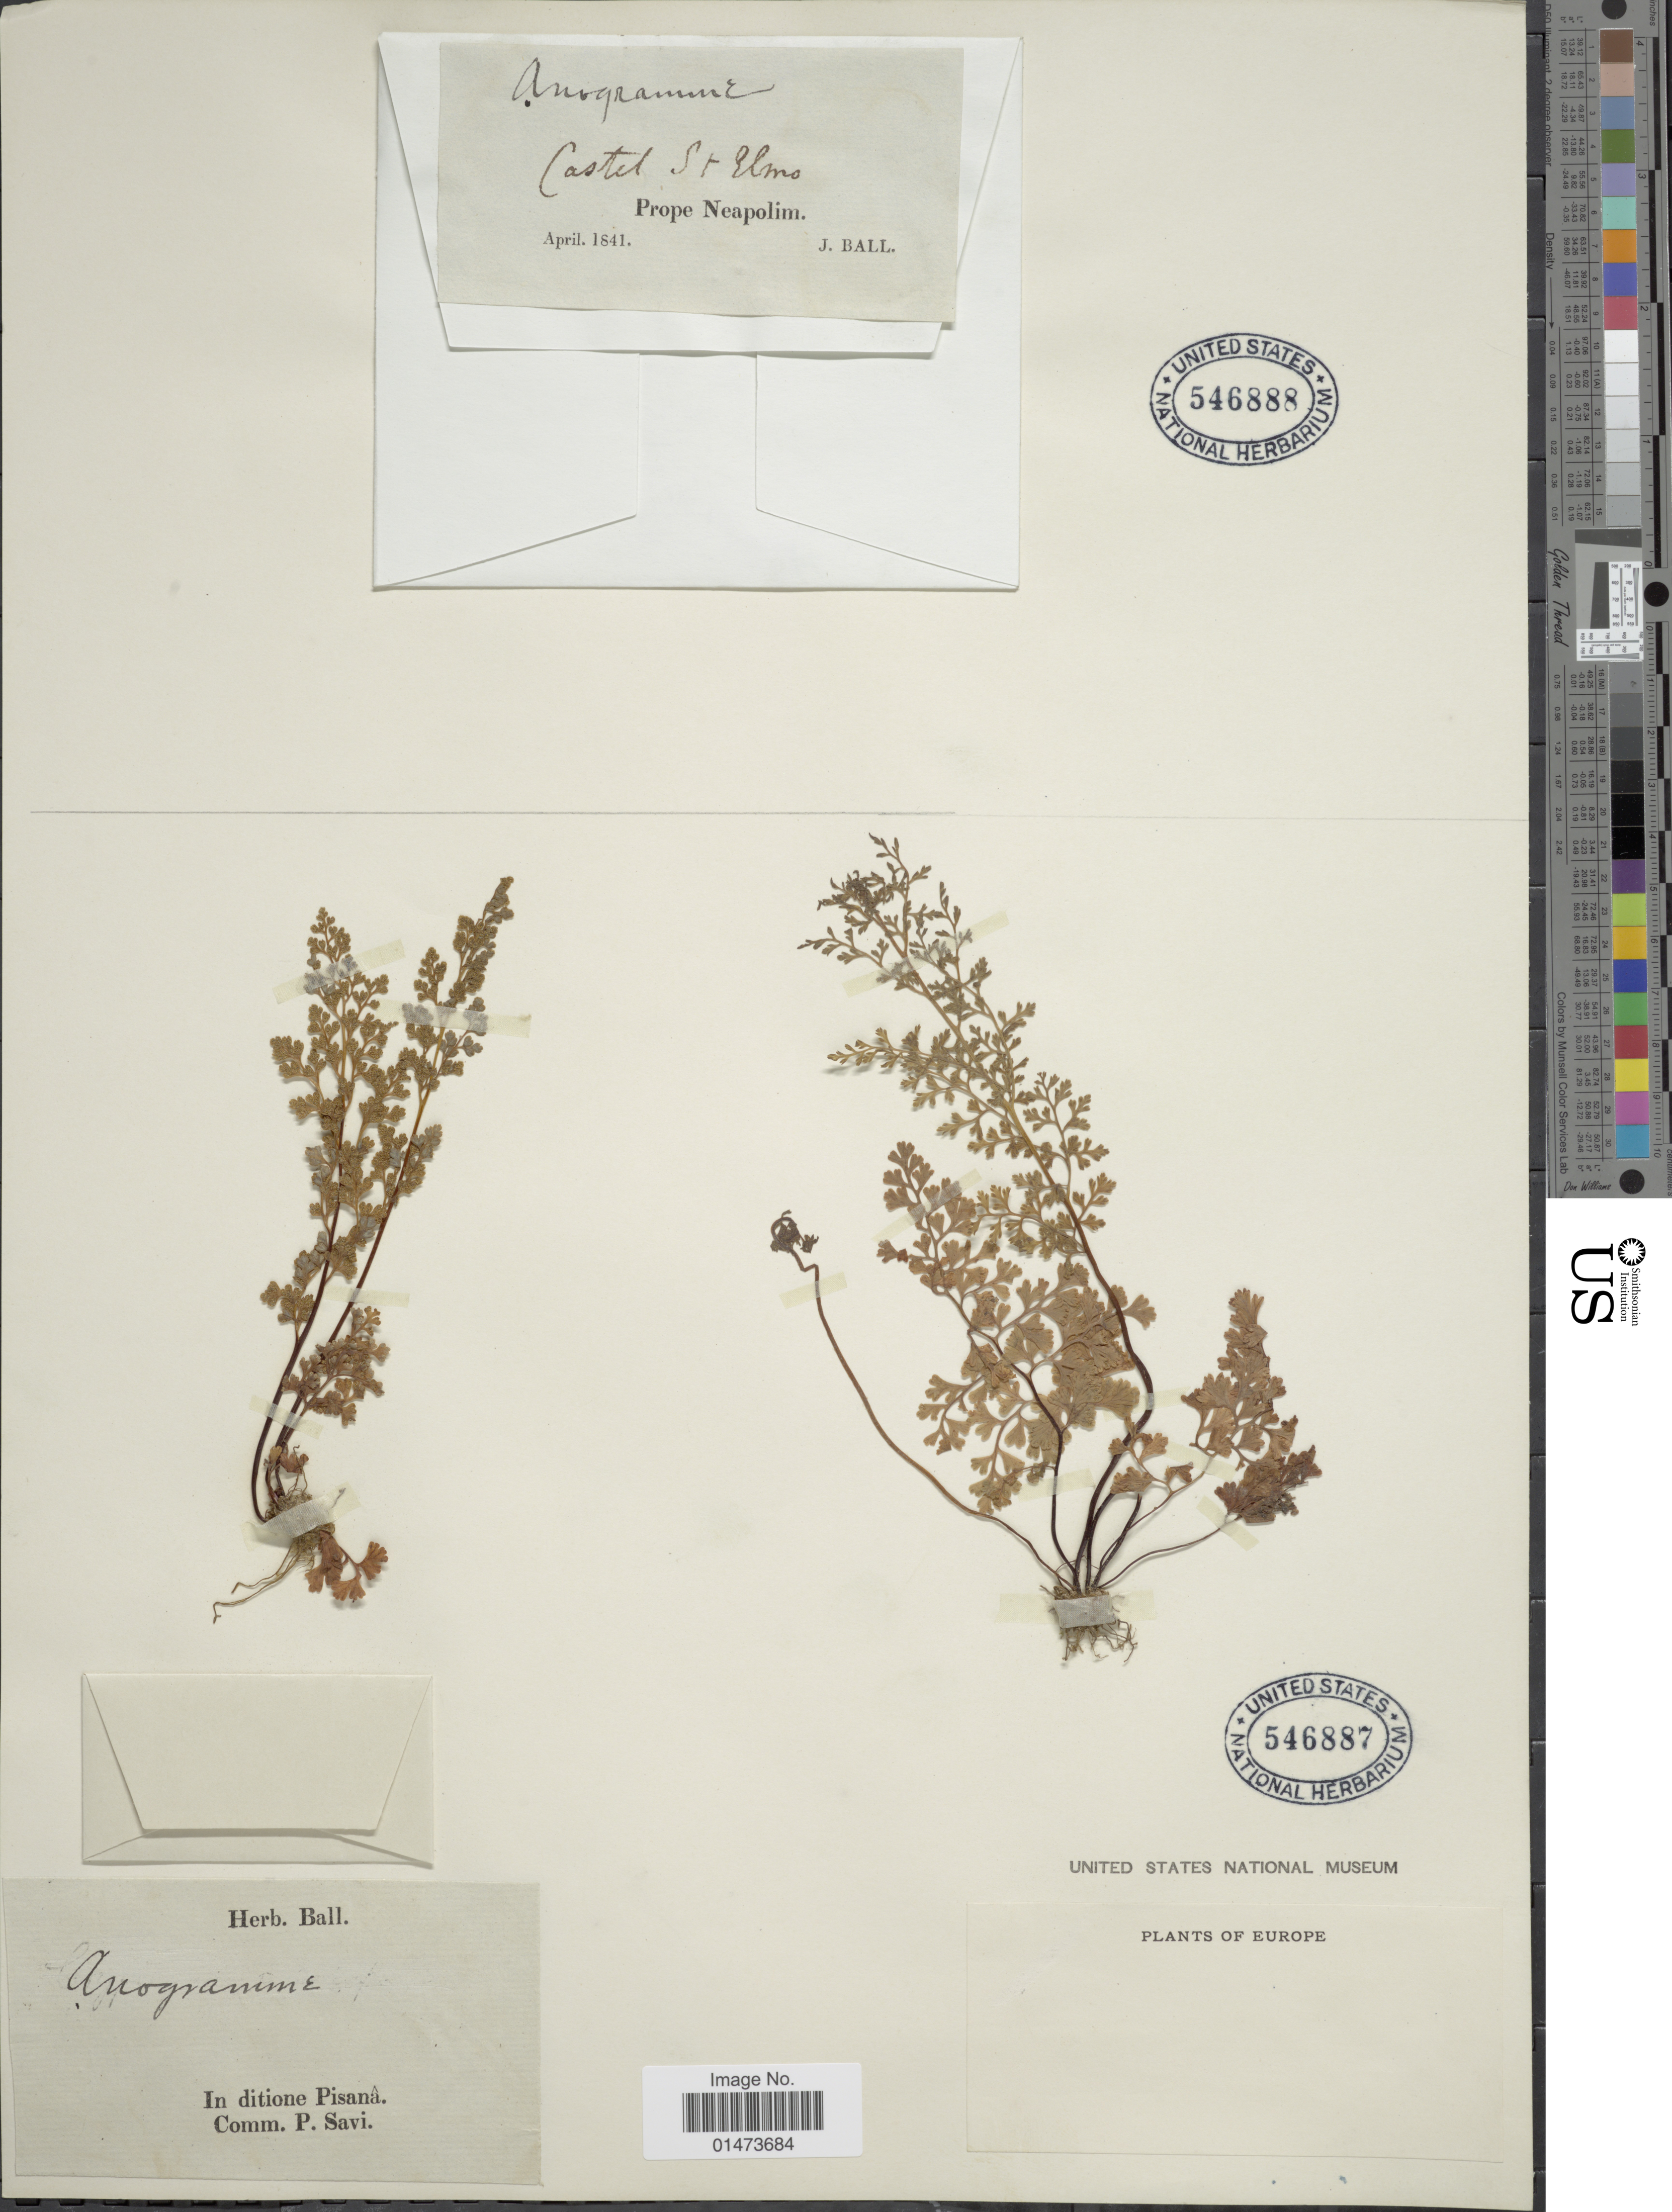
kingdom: Plantae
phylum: Tracheophyta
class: Polypodiopsida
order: Polypodiales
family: Pteridaceae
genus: Anogramma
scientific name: Anogramma leptophylla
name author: (L.) Link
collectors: J. Ball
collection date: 1841-04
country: Italy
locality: Castel St Elmo, Prope Neapolim.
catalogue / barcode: US 546888-2